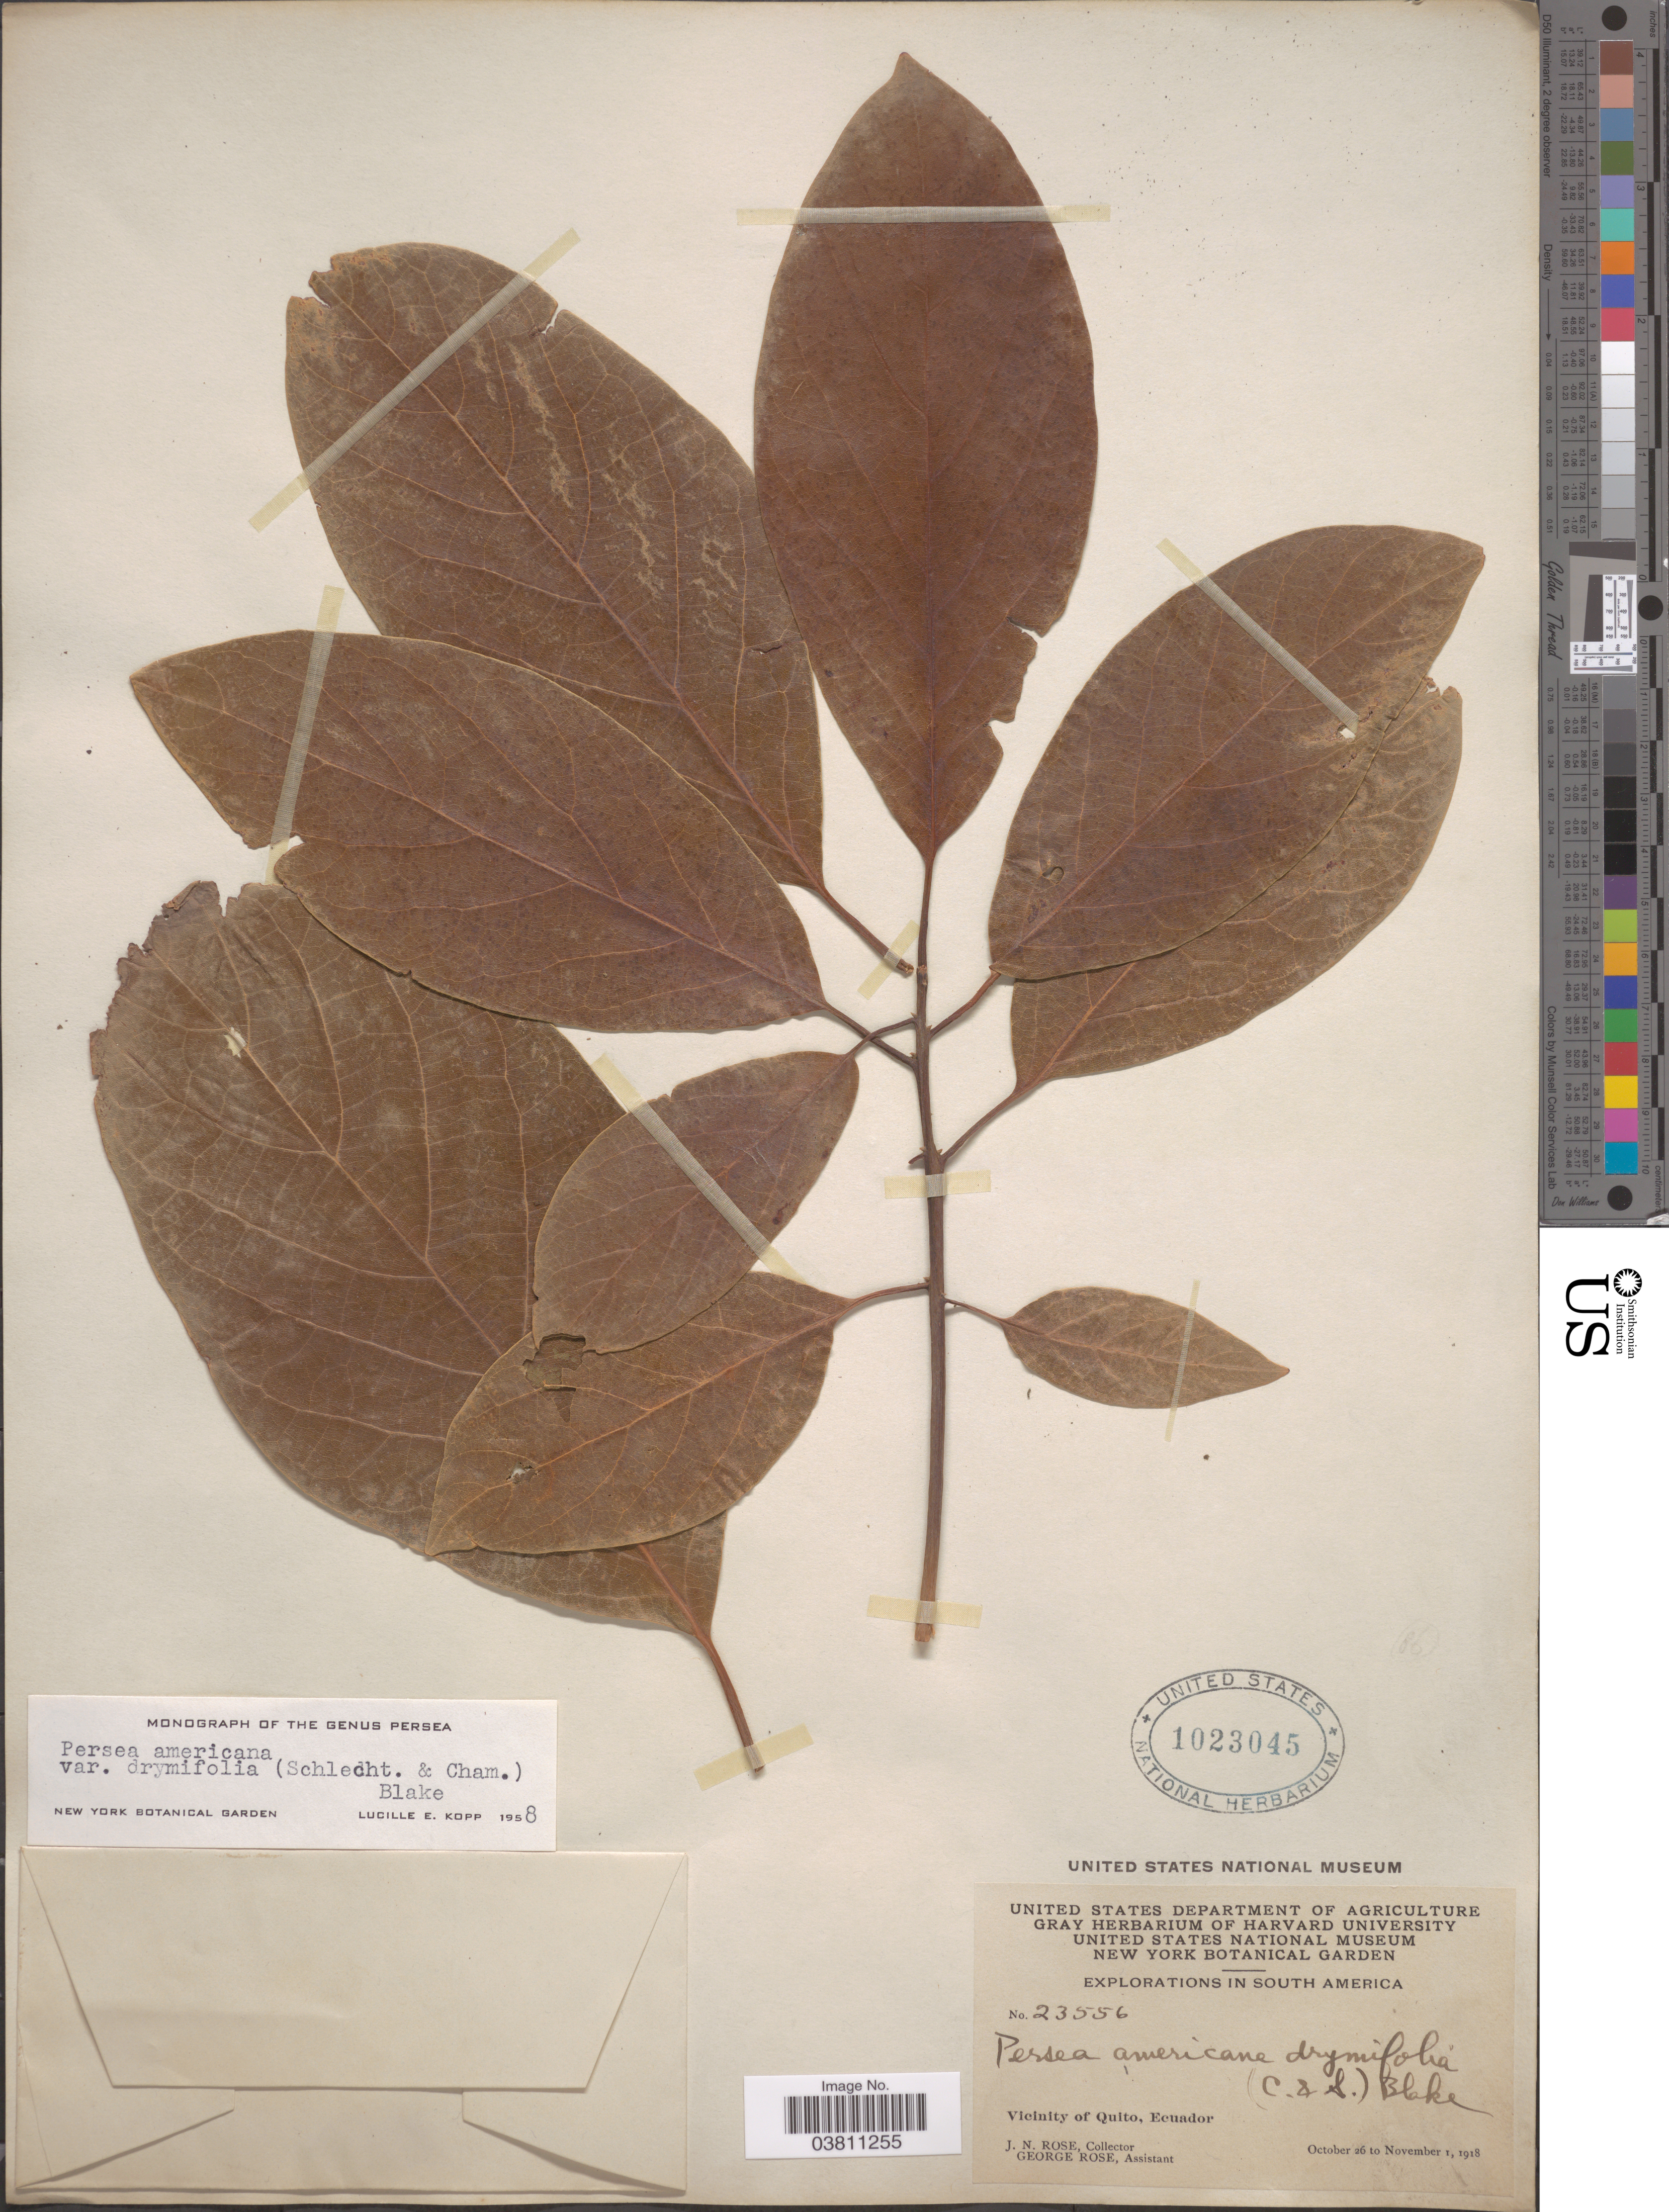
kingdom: Plantae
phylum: Tracheophyta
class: Magnoliopsida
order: Laurales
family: Lauraceae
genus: Persea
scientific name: Persea americana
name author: Mill.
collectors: J. N. Rose & G. Rose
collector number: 23556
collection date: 1918-10-26/1918-11-01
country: Ecuador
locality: Vicinity of Quito.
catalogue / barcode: US 1023045